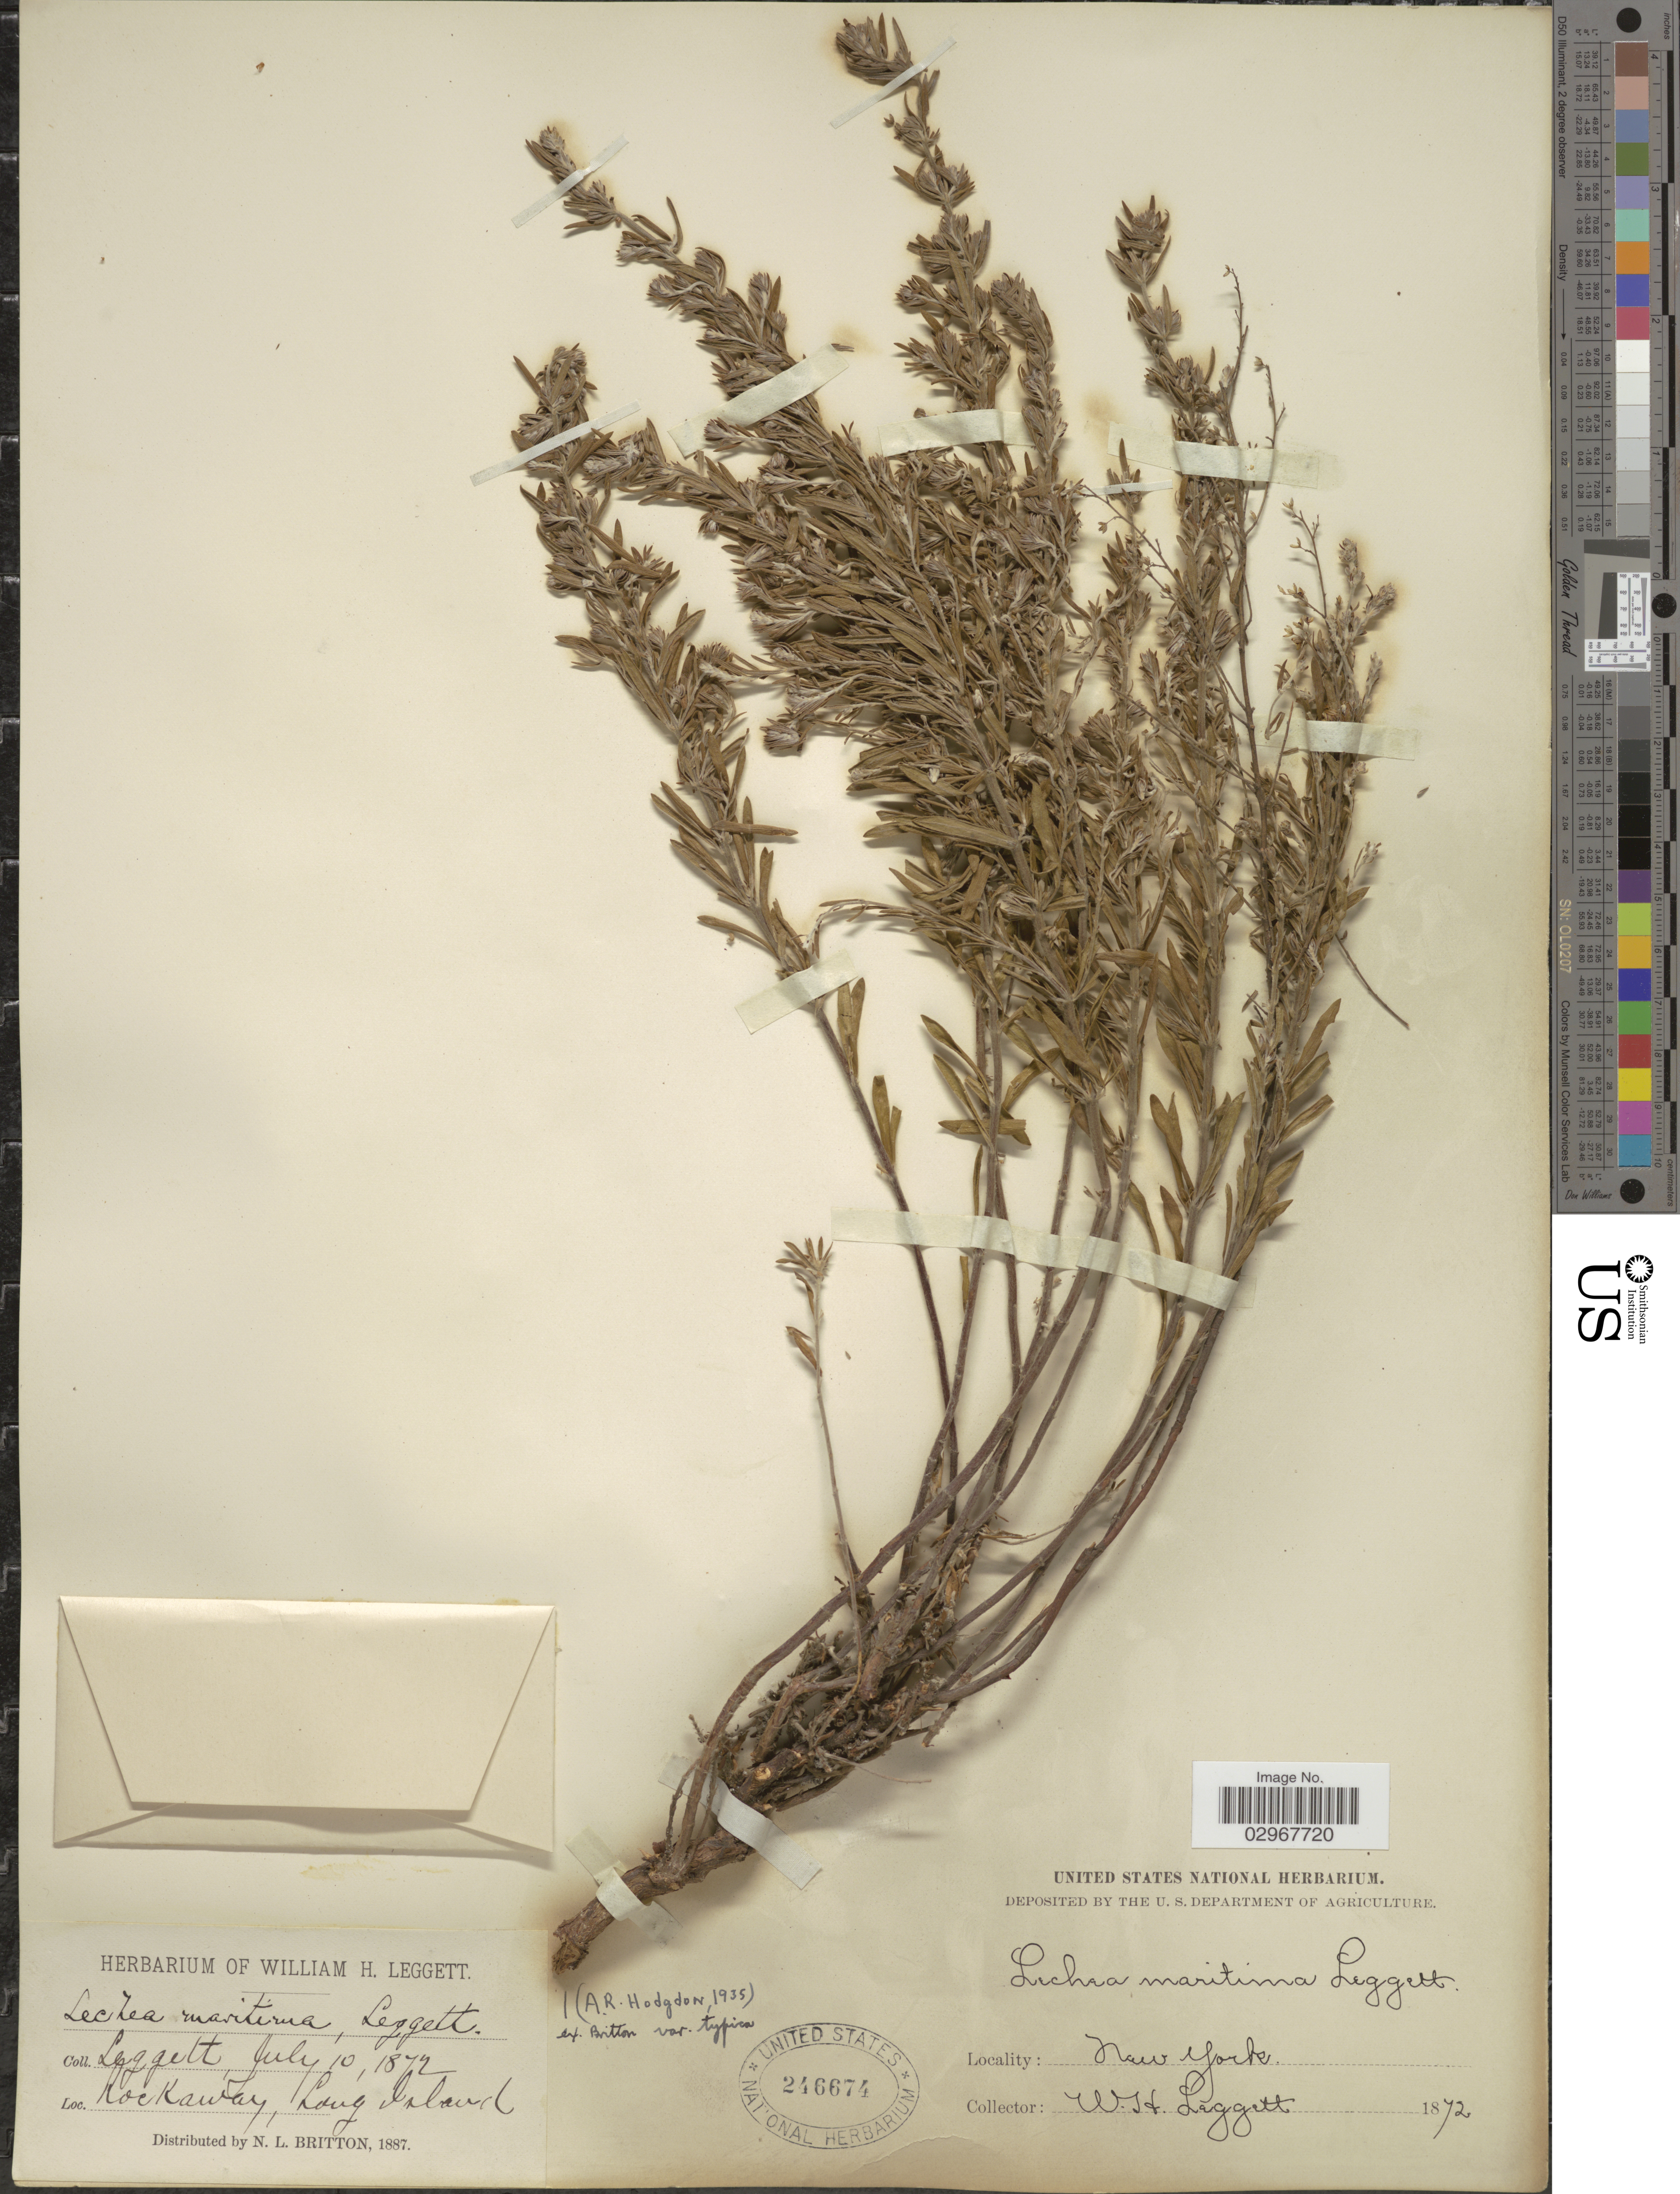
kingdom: Plantae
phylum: Tracheophyta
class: Magnoliopsida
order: Malvales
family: Cistaceae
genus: Lechea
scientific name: Lechea maritima var. typica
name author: Hodgdon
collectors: W. Leggett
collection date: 1872-07-10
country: United States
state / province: New York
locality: Rockaway, Long Island.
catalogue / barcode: US 246674